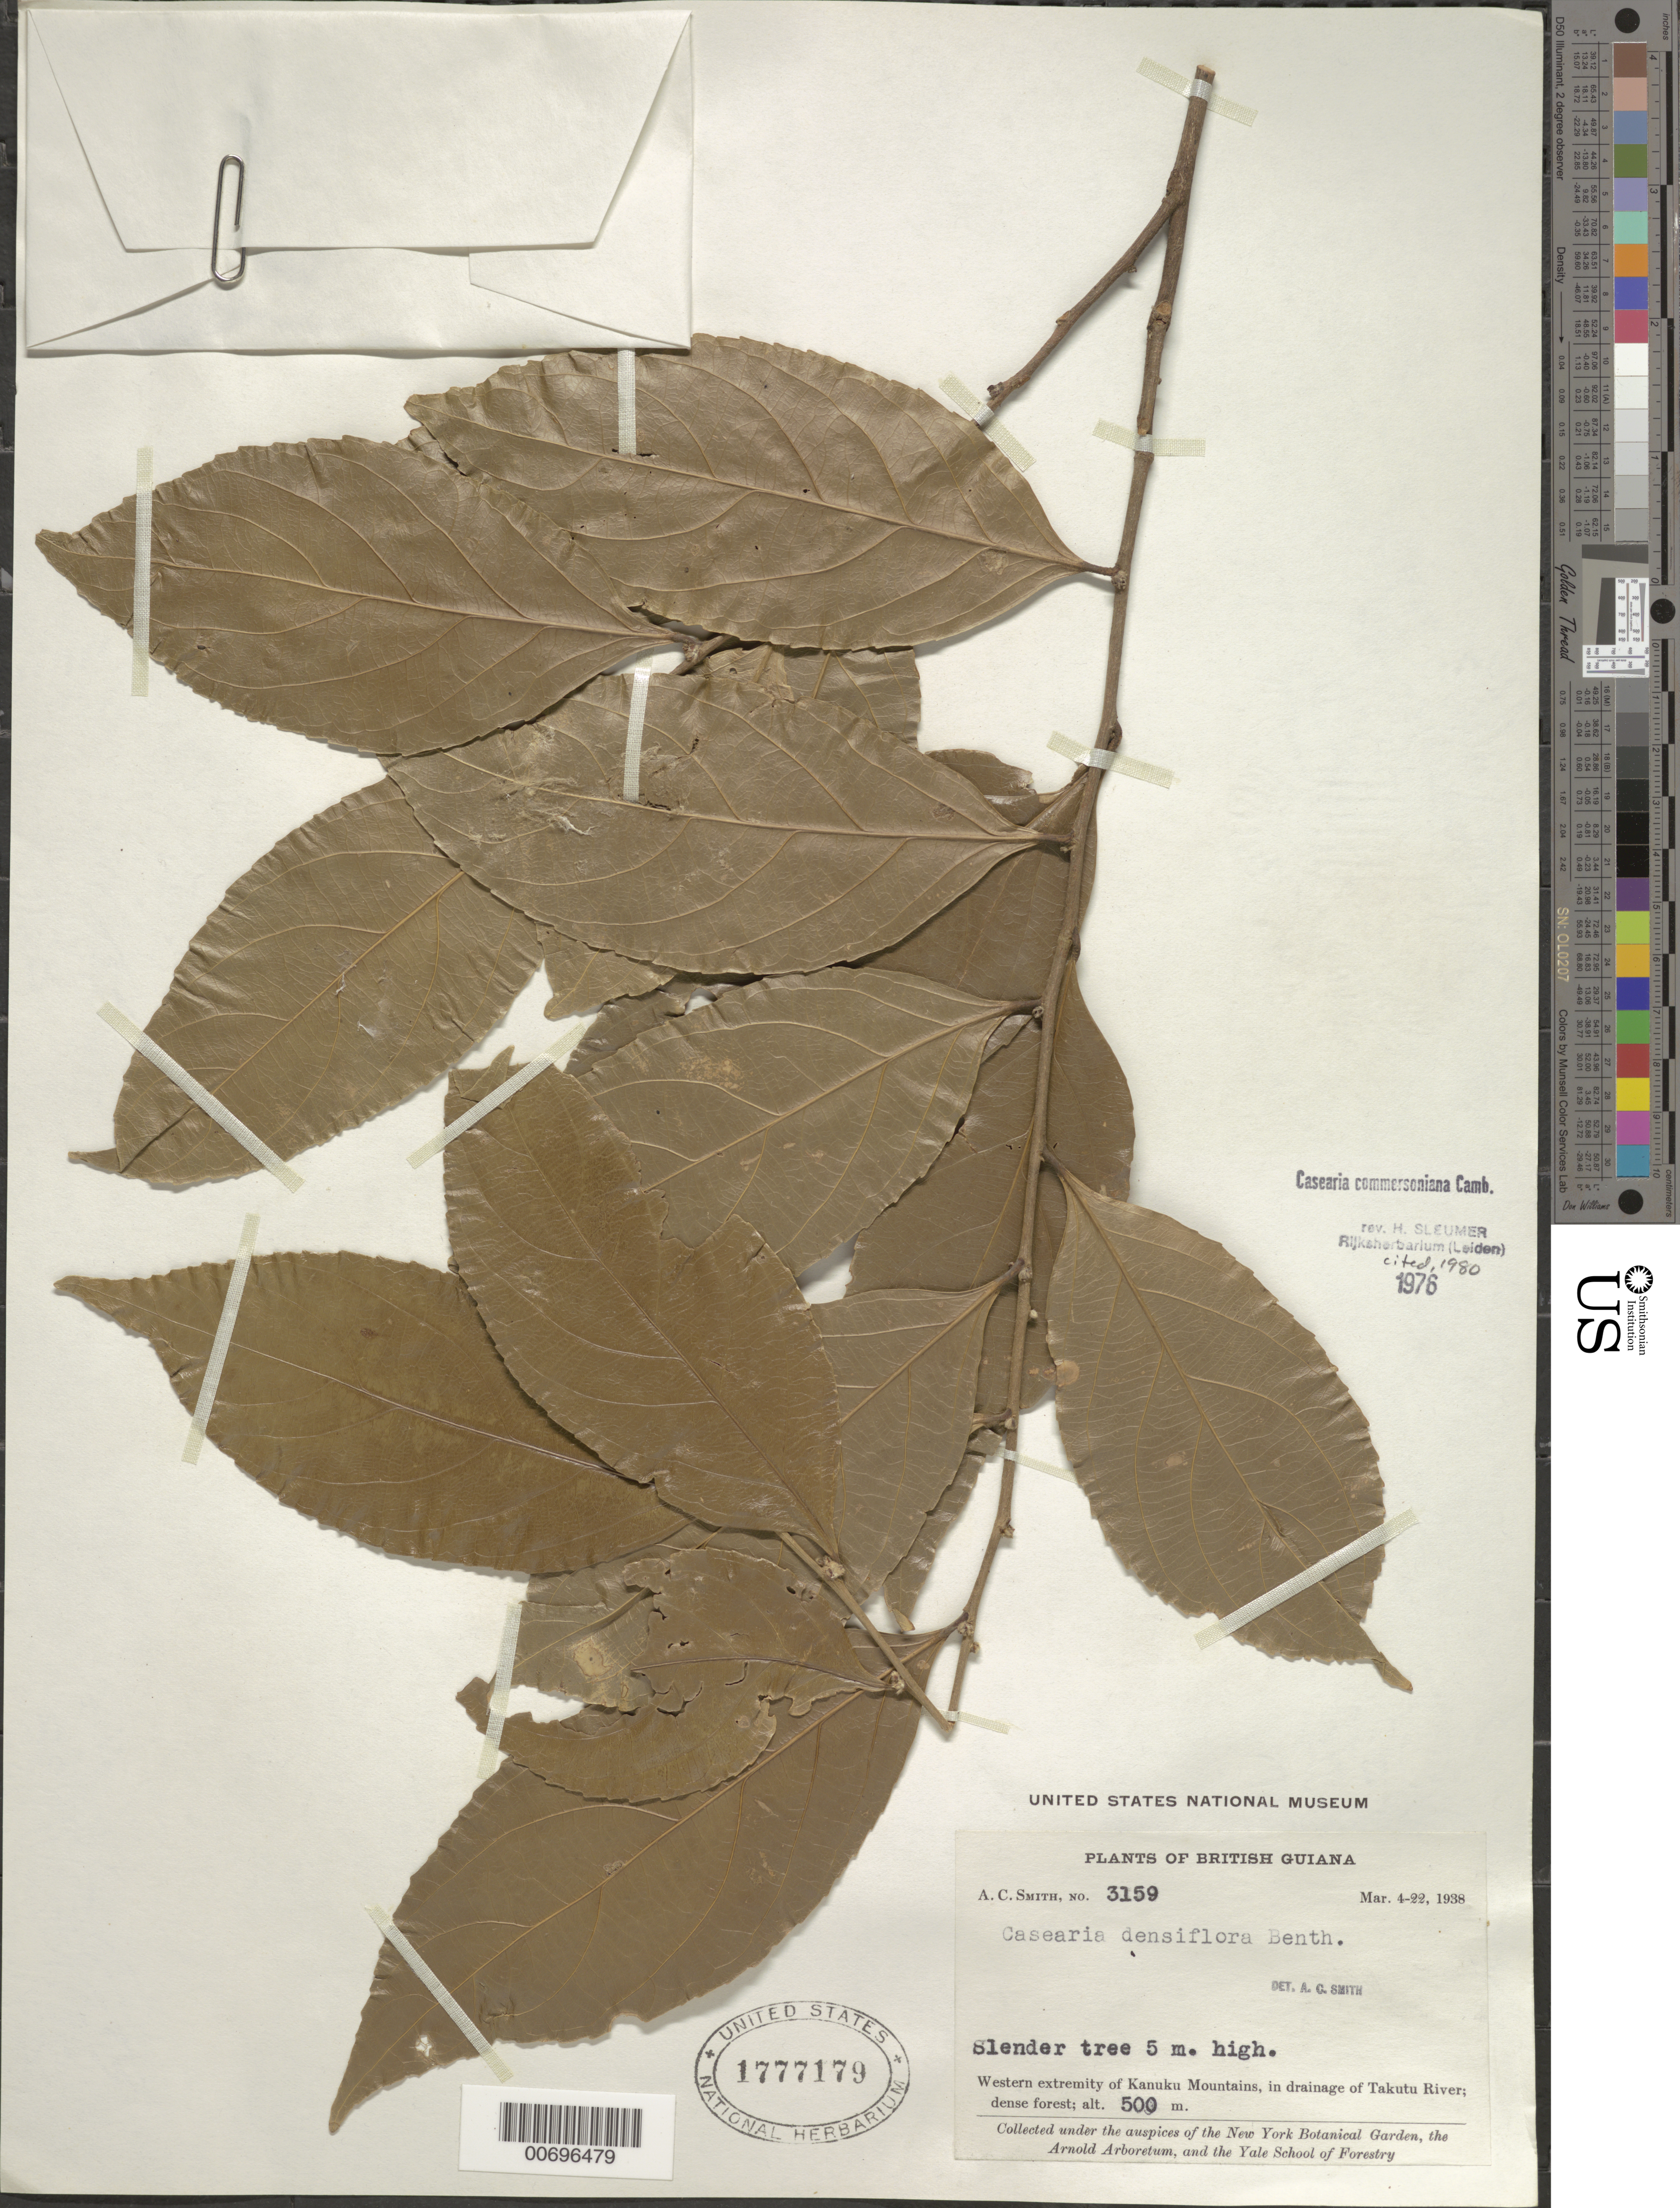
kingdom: Plantae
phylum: Tracheophyta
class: Magnoliopsida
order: Malpighiales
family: Salicaceae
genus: Piparea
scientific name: Piparea dentata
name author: Aubl.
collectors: A. C. Smith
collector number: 3159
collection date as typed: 4-Mar-38 to 22-Mar-38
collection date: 1938-03-04/1938-03-22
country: Guyana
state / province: U. Takutu-U. Essequibo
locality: Kanuku Mts., drainage of Takutu R., western extremity of Kanuku Mountains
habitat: Dense forest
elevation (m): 500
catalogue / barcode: US 1777179